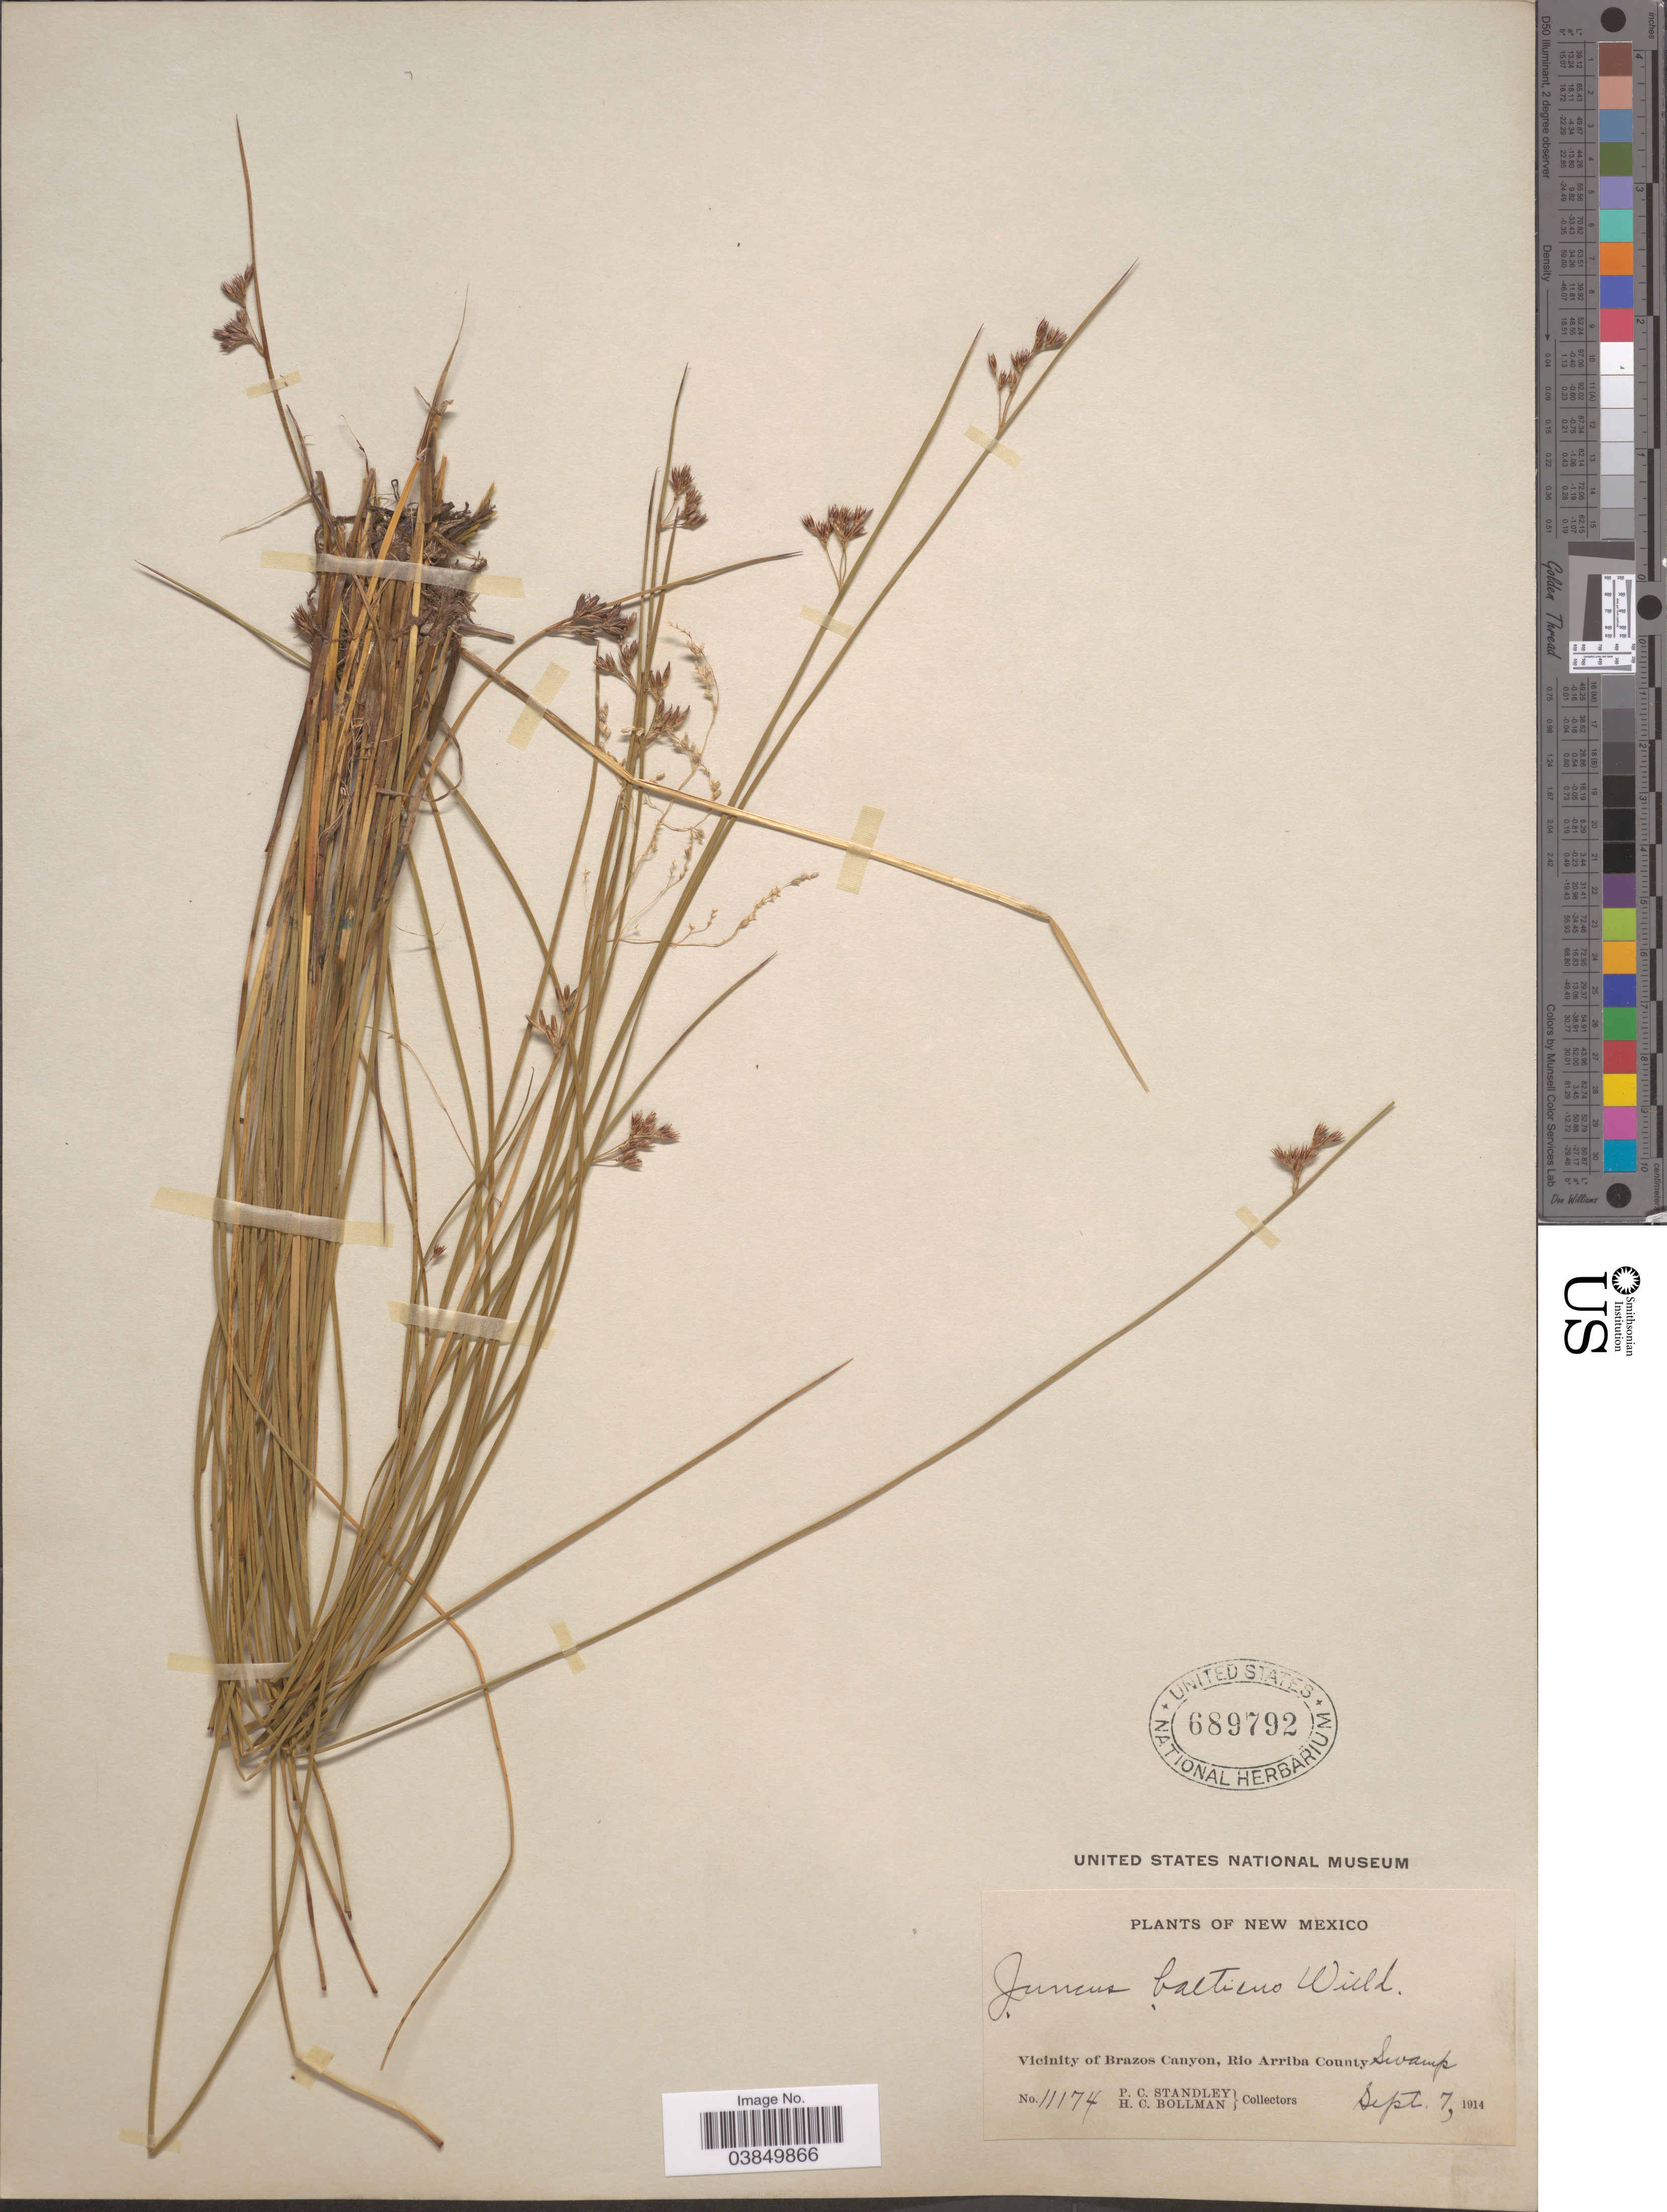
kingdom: Plantae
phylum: Tracheophyta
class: Liliopsida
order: Poales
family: Juncaceae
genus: Juncus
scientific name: Juncus balticus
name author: Willd.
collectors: P. C. Standley & H. C. Bollman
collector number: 11174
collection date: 1914-09-07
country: United States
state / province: New Mexico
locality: Vicinity of Brazos Canyon, Rio Arriba County.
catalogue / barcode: US 689792